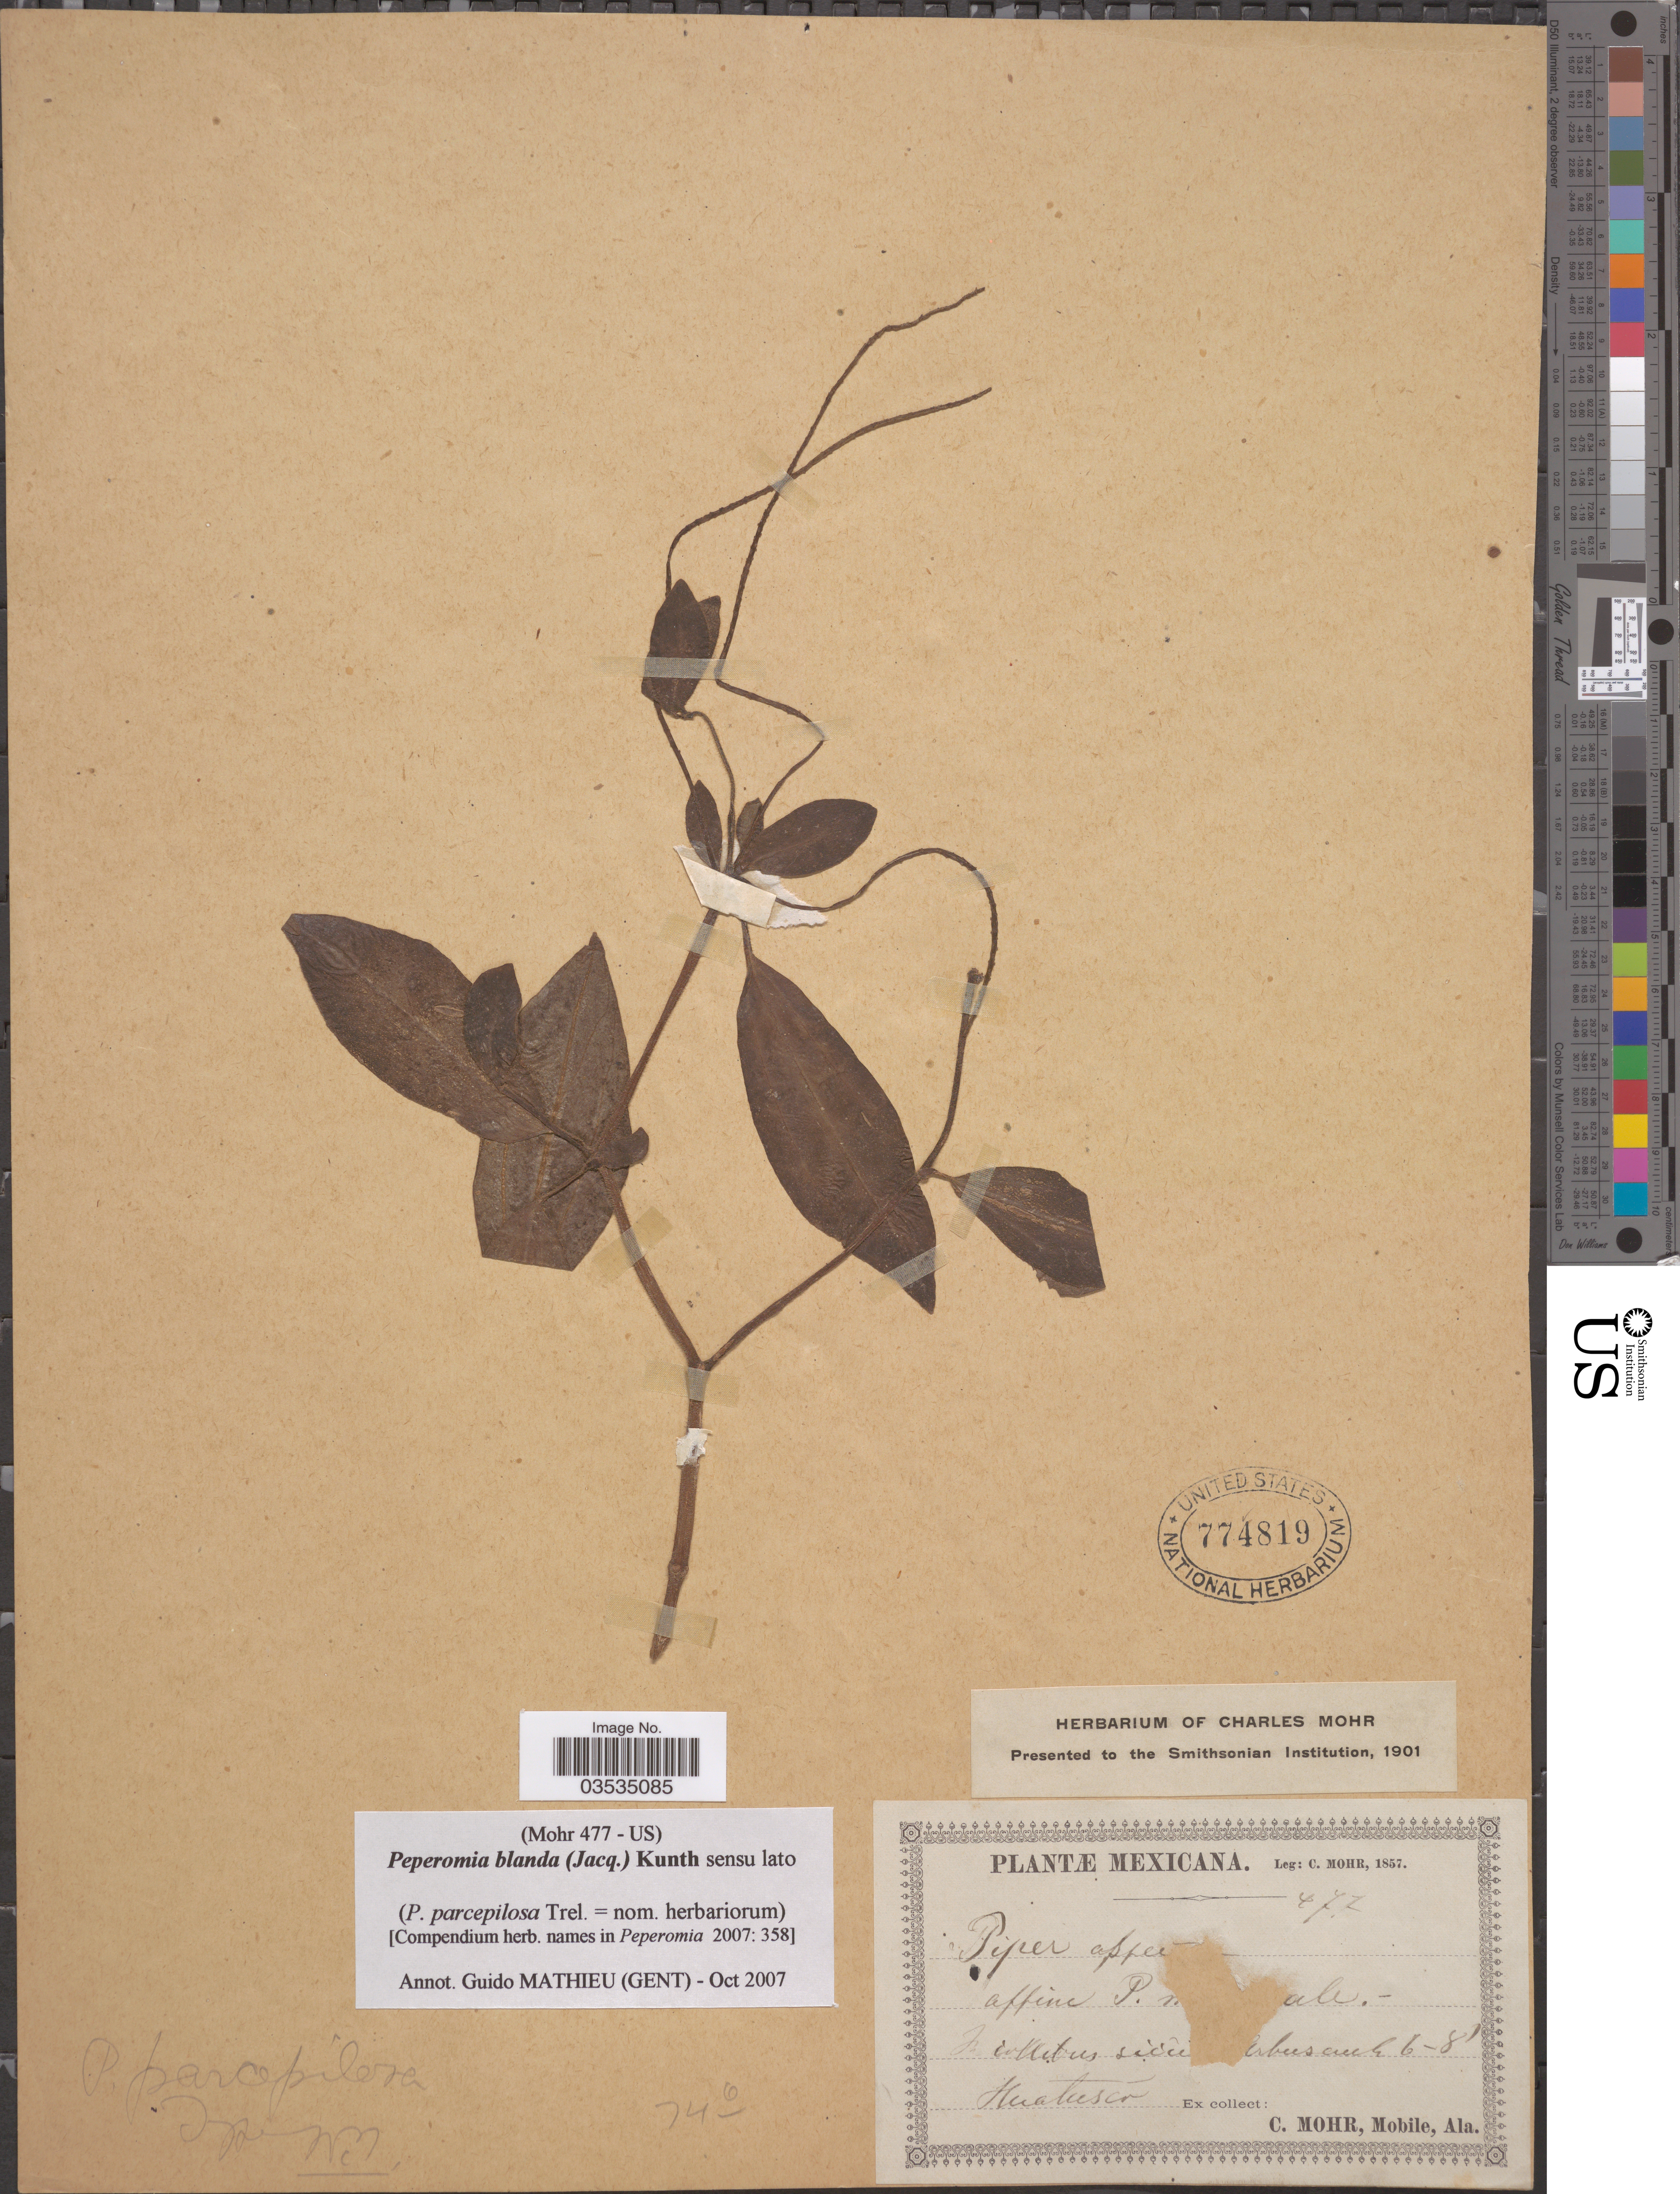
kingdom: Plantae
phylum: Tracheophyta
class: Magnoliopsida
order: Piperales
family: Piperaceae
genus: Peperomia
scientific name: Peperomia blanda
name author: (Jacq.) Kunth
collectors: Mohr, C. T. (herbarium)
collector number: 477?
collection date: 1857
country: Mexico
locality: Huatusco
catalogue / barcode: US 774819